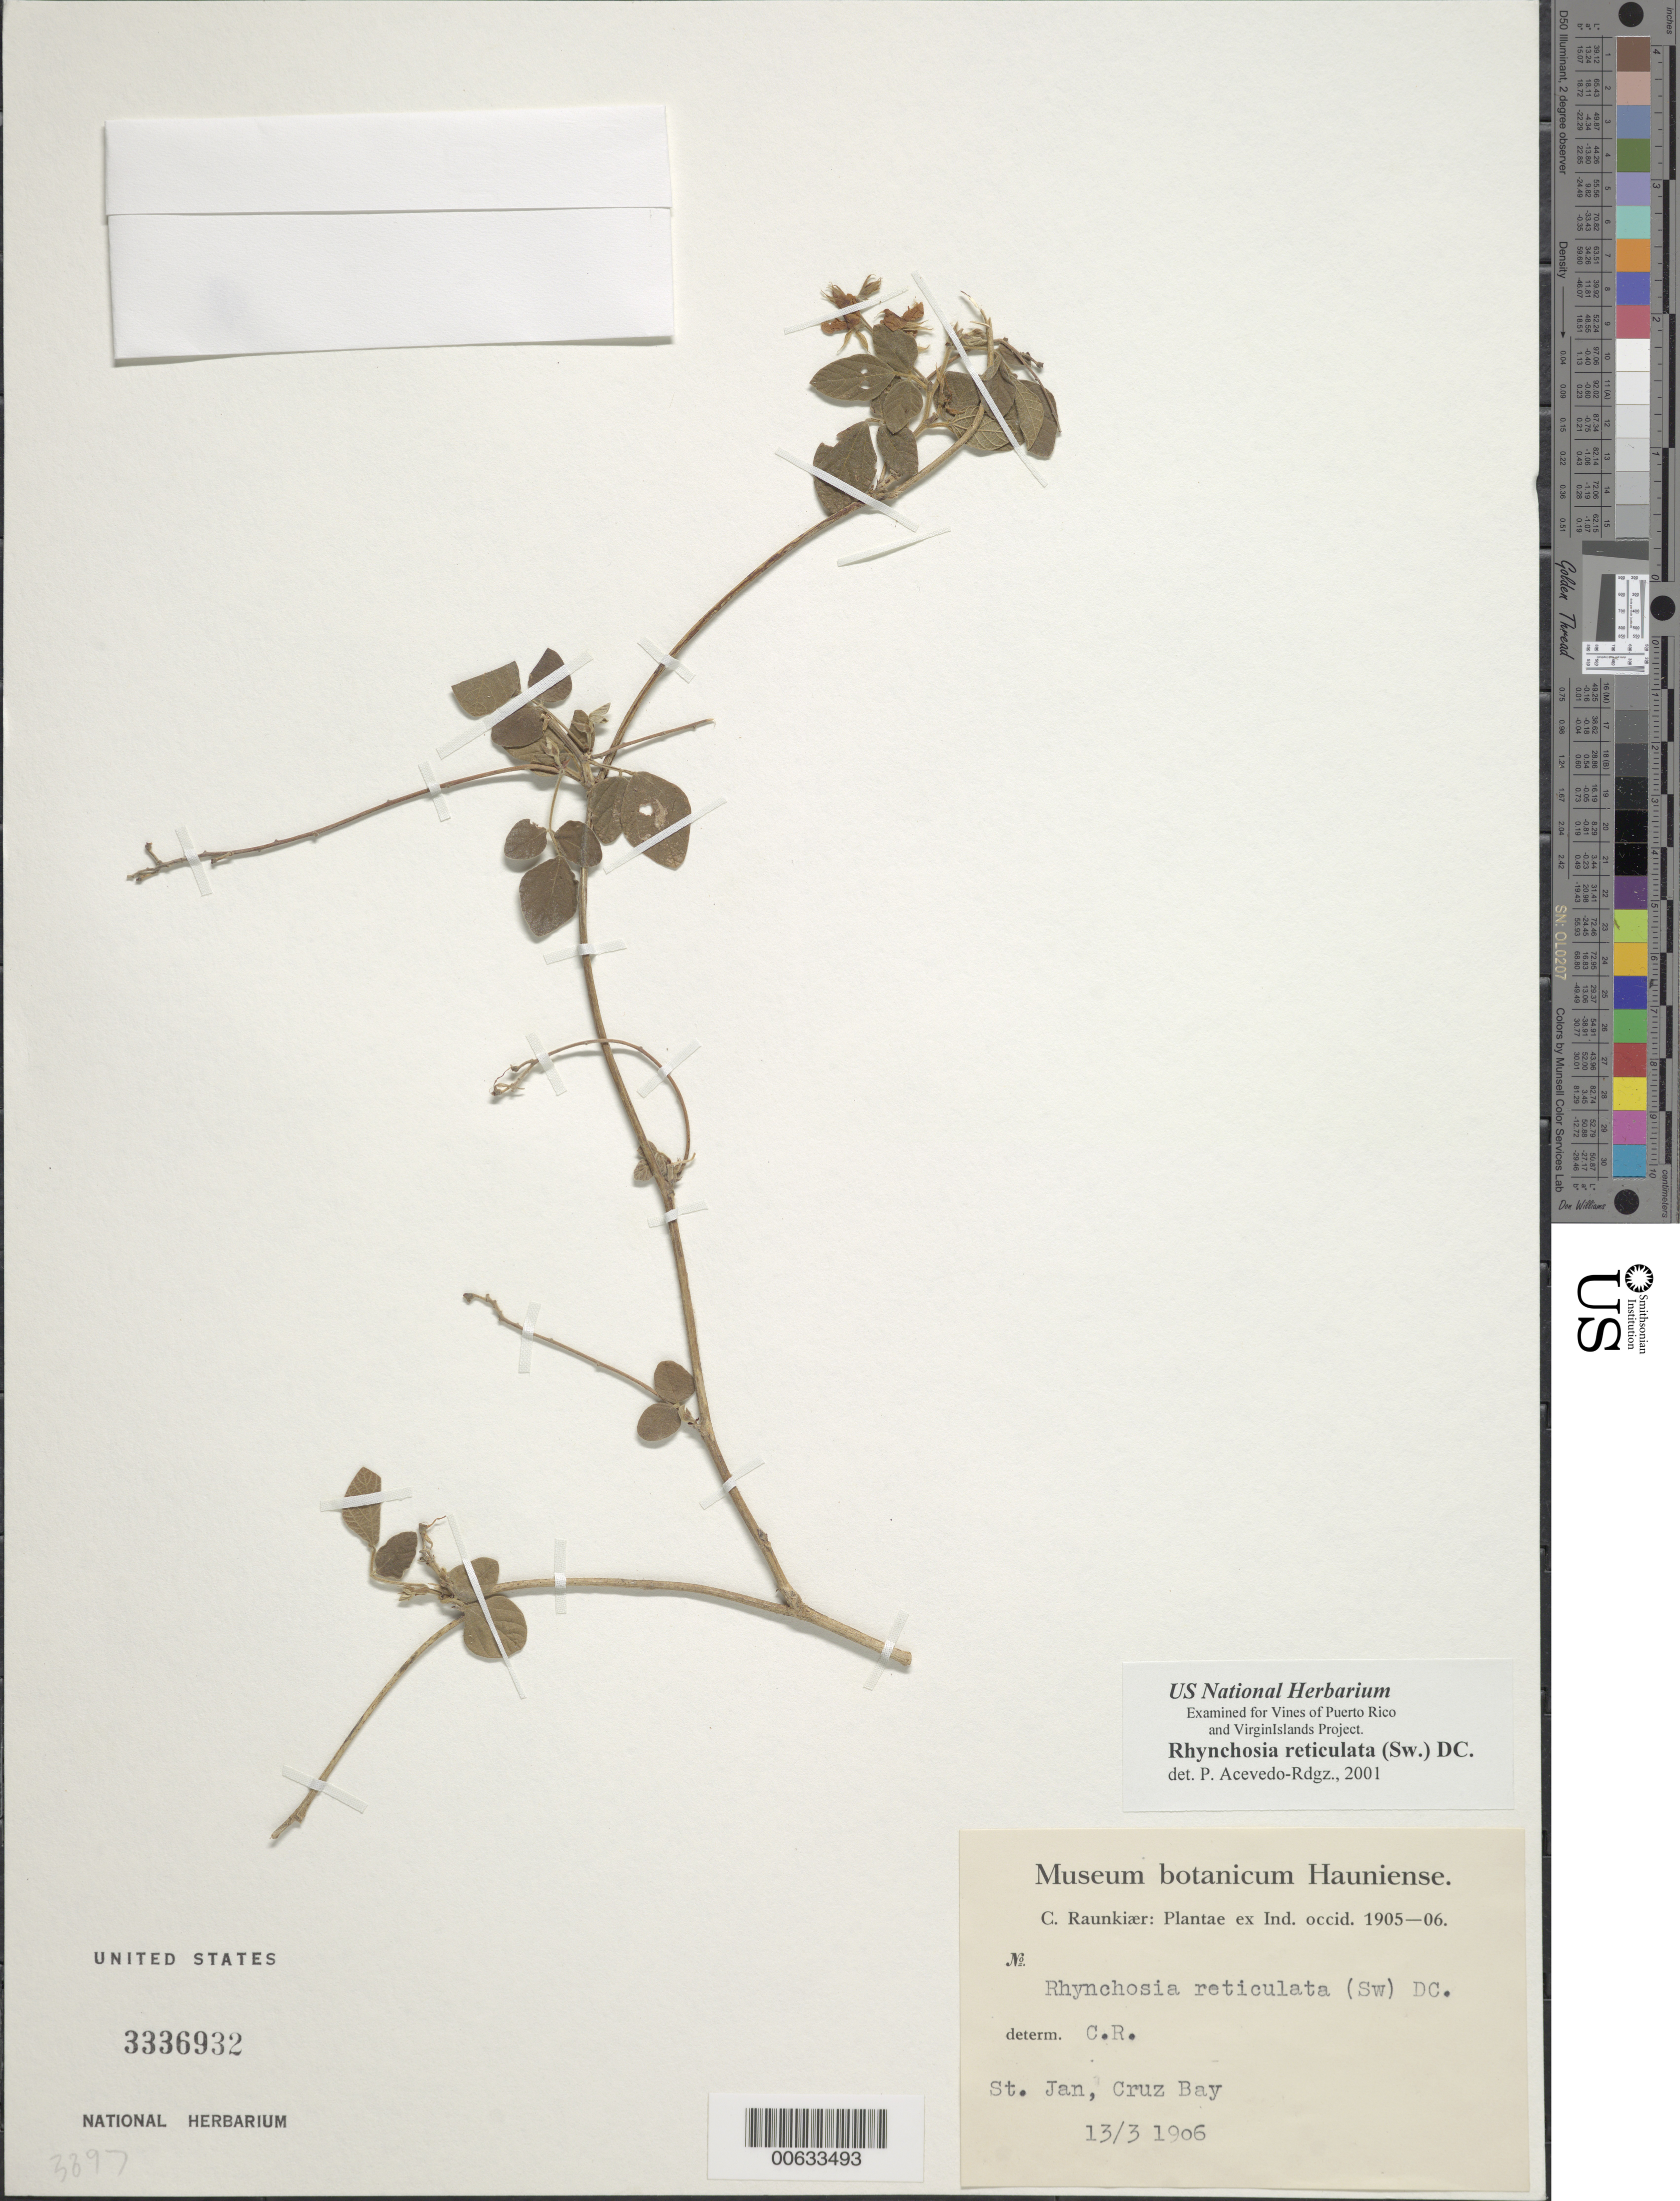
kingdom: Plantae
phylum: Tracheophyta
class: Magnoliopsida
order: Fabales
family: Fabaceae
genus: Rhynchosia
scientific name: Rhynchosia reticulata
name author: (Sw.) DC.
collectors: C. C. Raunkiaer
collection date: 1906-03-13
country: U.S. Virgin Islands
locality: Ind. occid. St. John, Cruz Bay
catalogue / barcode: US 3336932